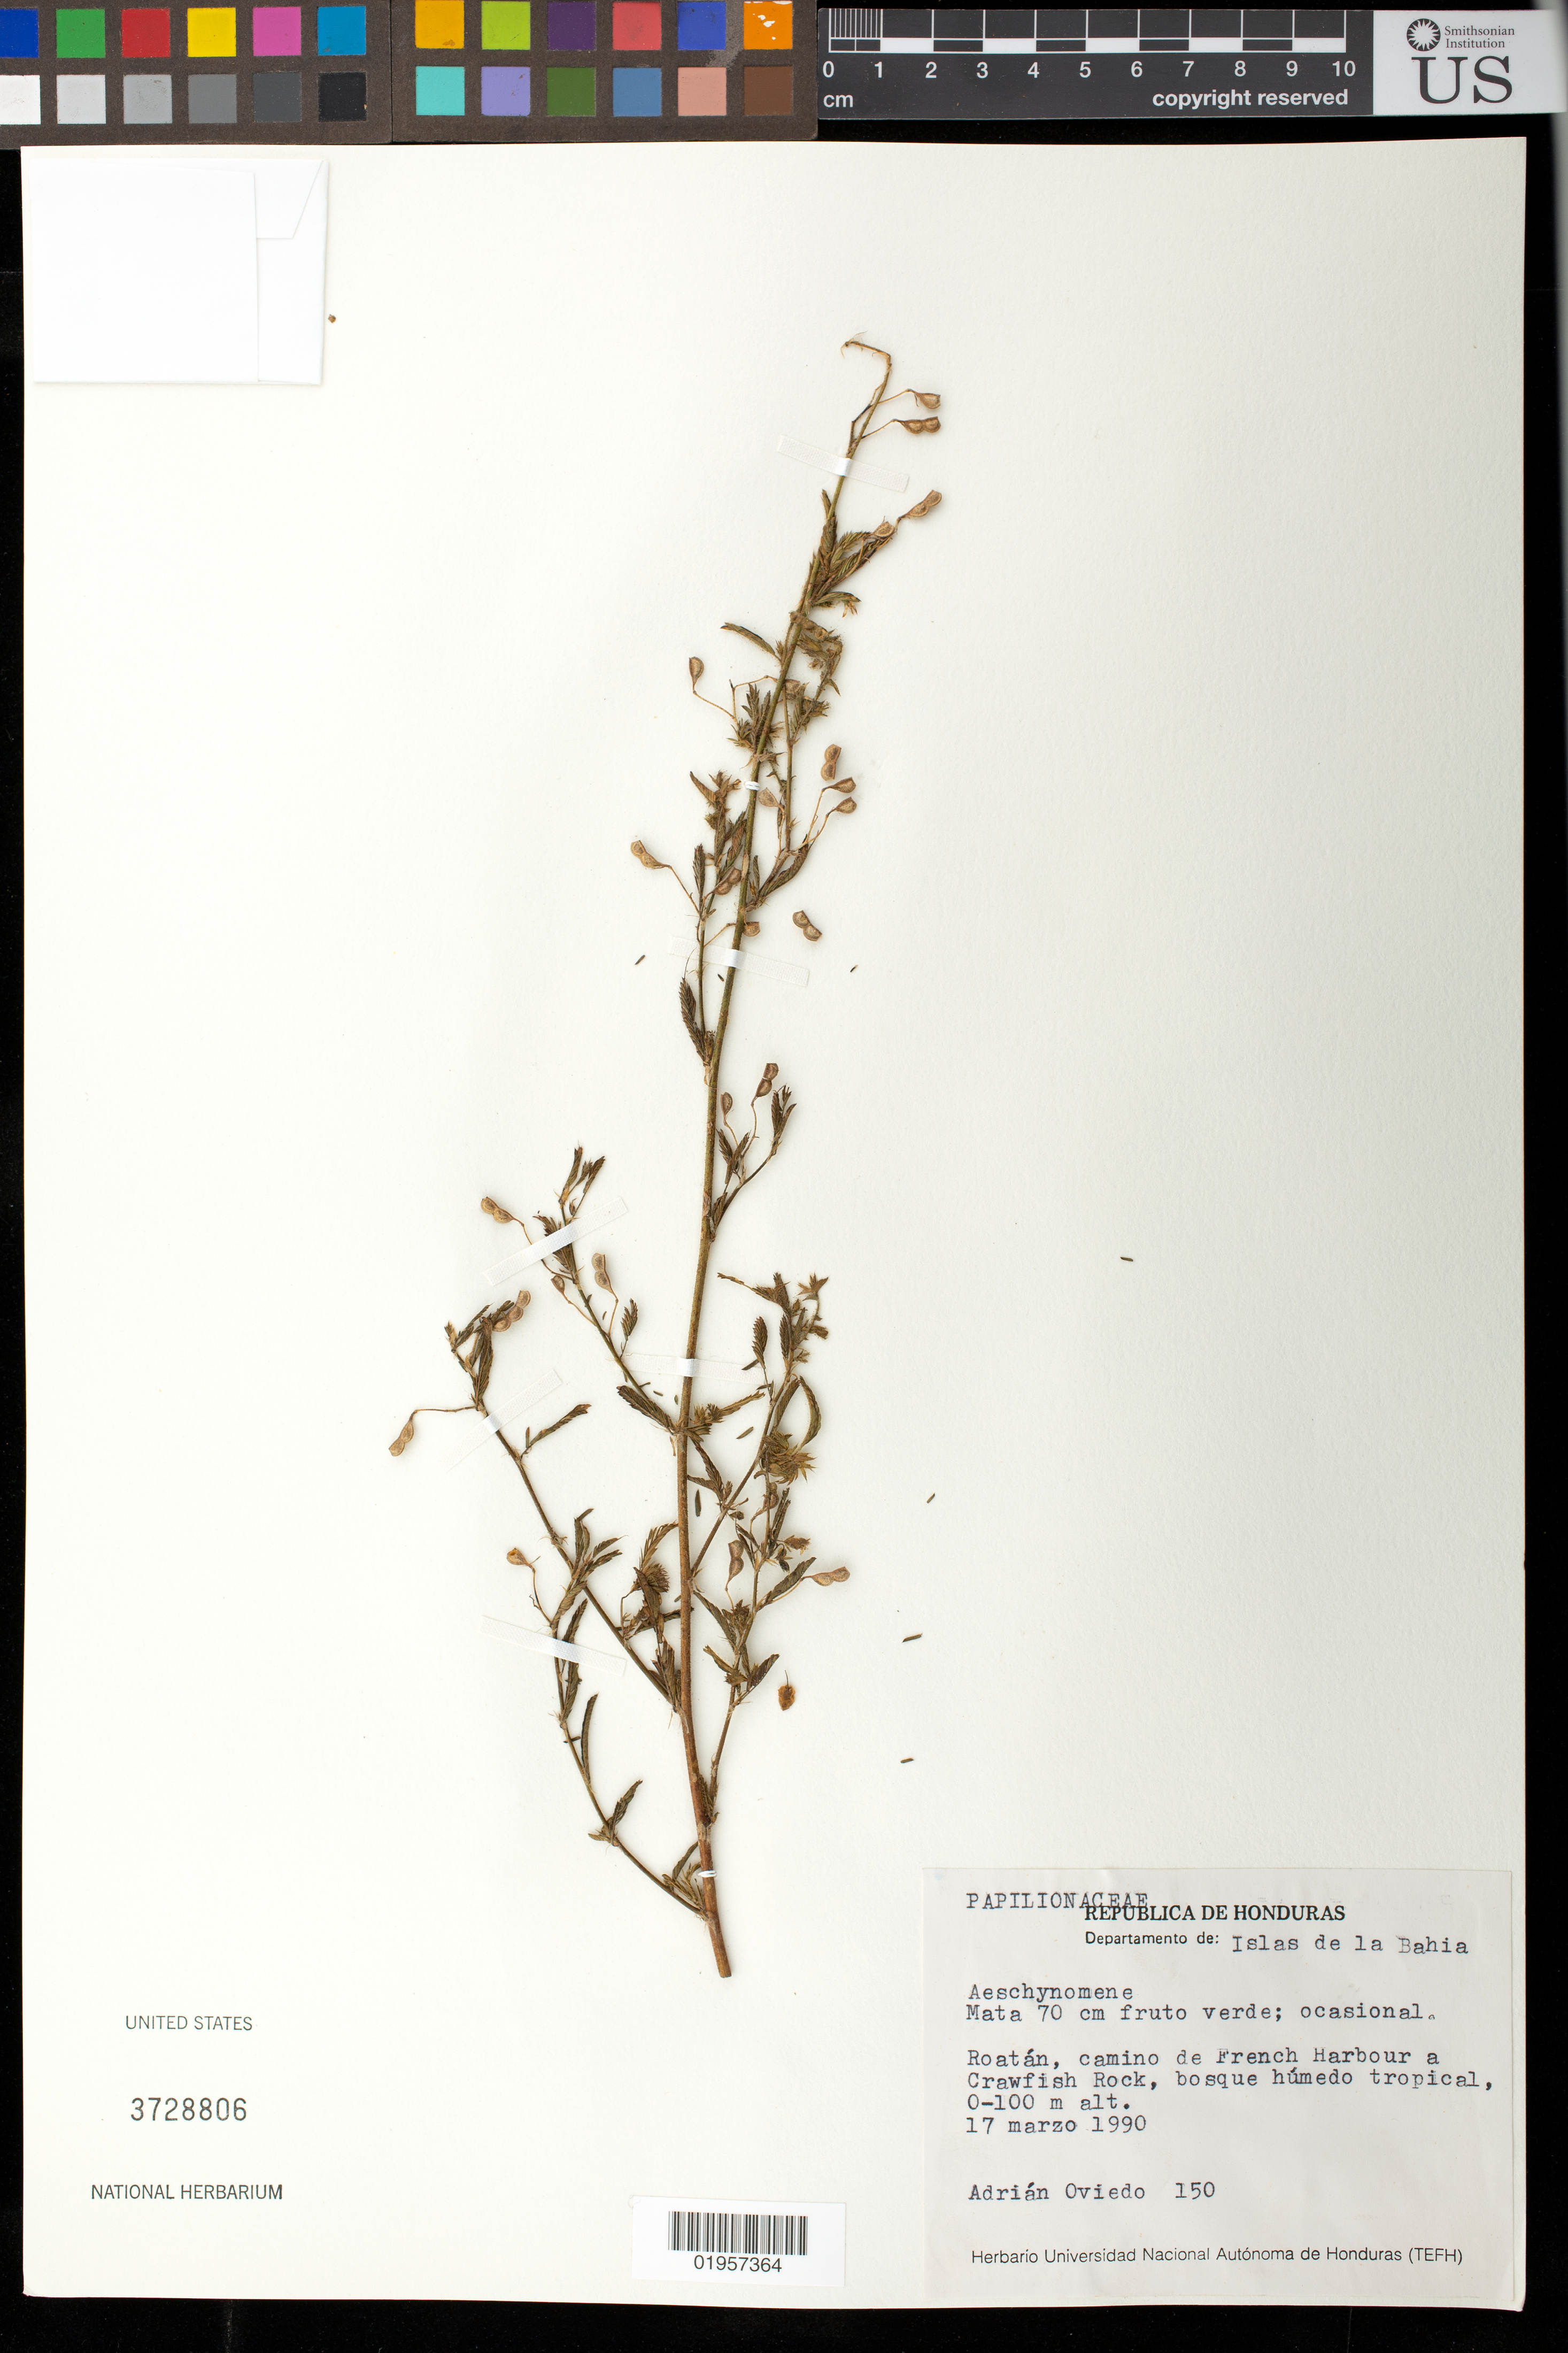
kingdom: Plantae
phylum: Tracheophyta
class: Magnoliopsida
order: Fabales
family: Fabaceae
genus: Aeschynomene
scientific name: Aeschynomene sp.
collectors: A. Oviedo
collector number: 150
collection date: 1990-03-17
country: Honduras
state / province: Islas de la Bahía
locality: Roatan, camino de French Harbour a Crawfish Rock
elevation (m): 0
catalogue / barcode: US 3728806